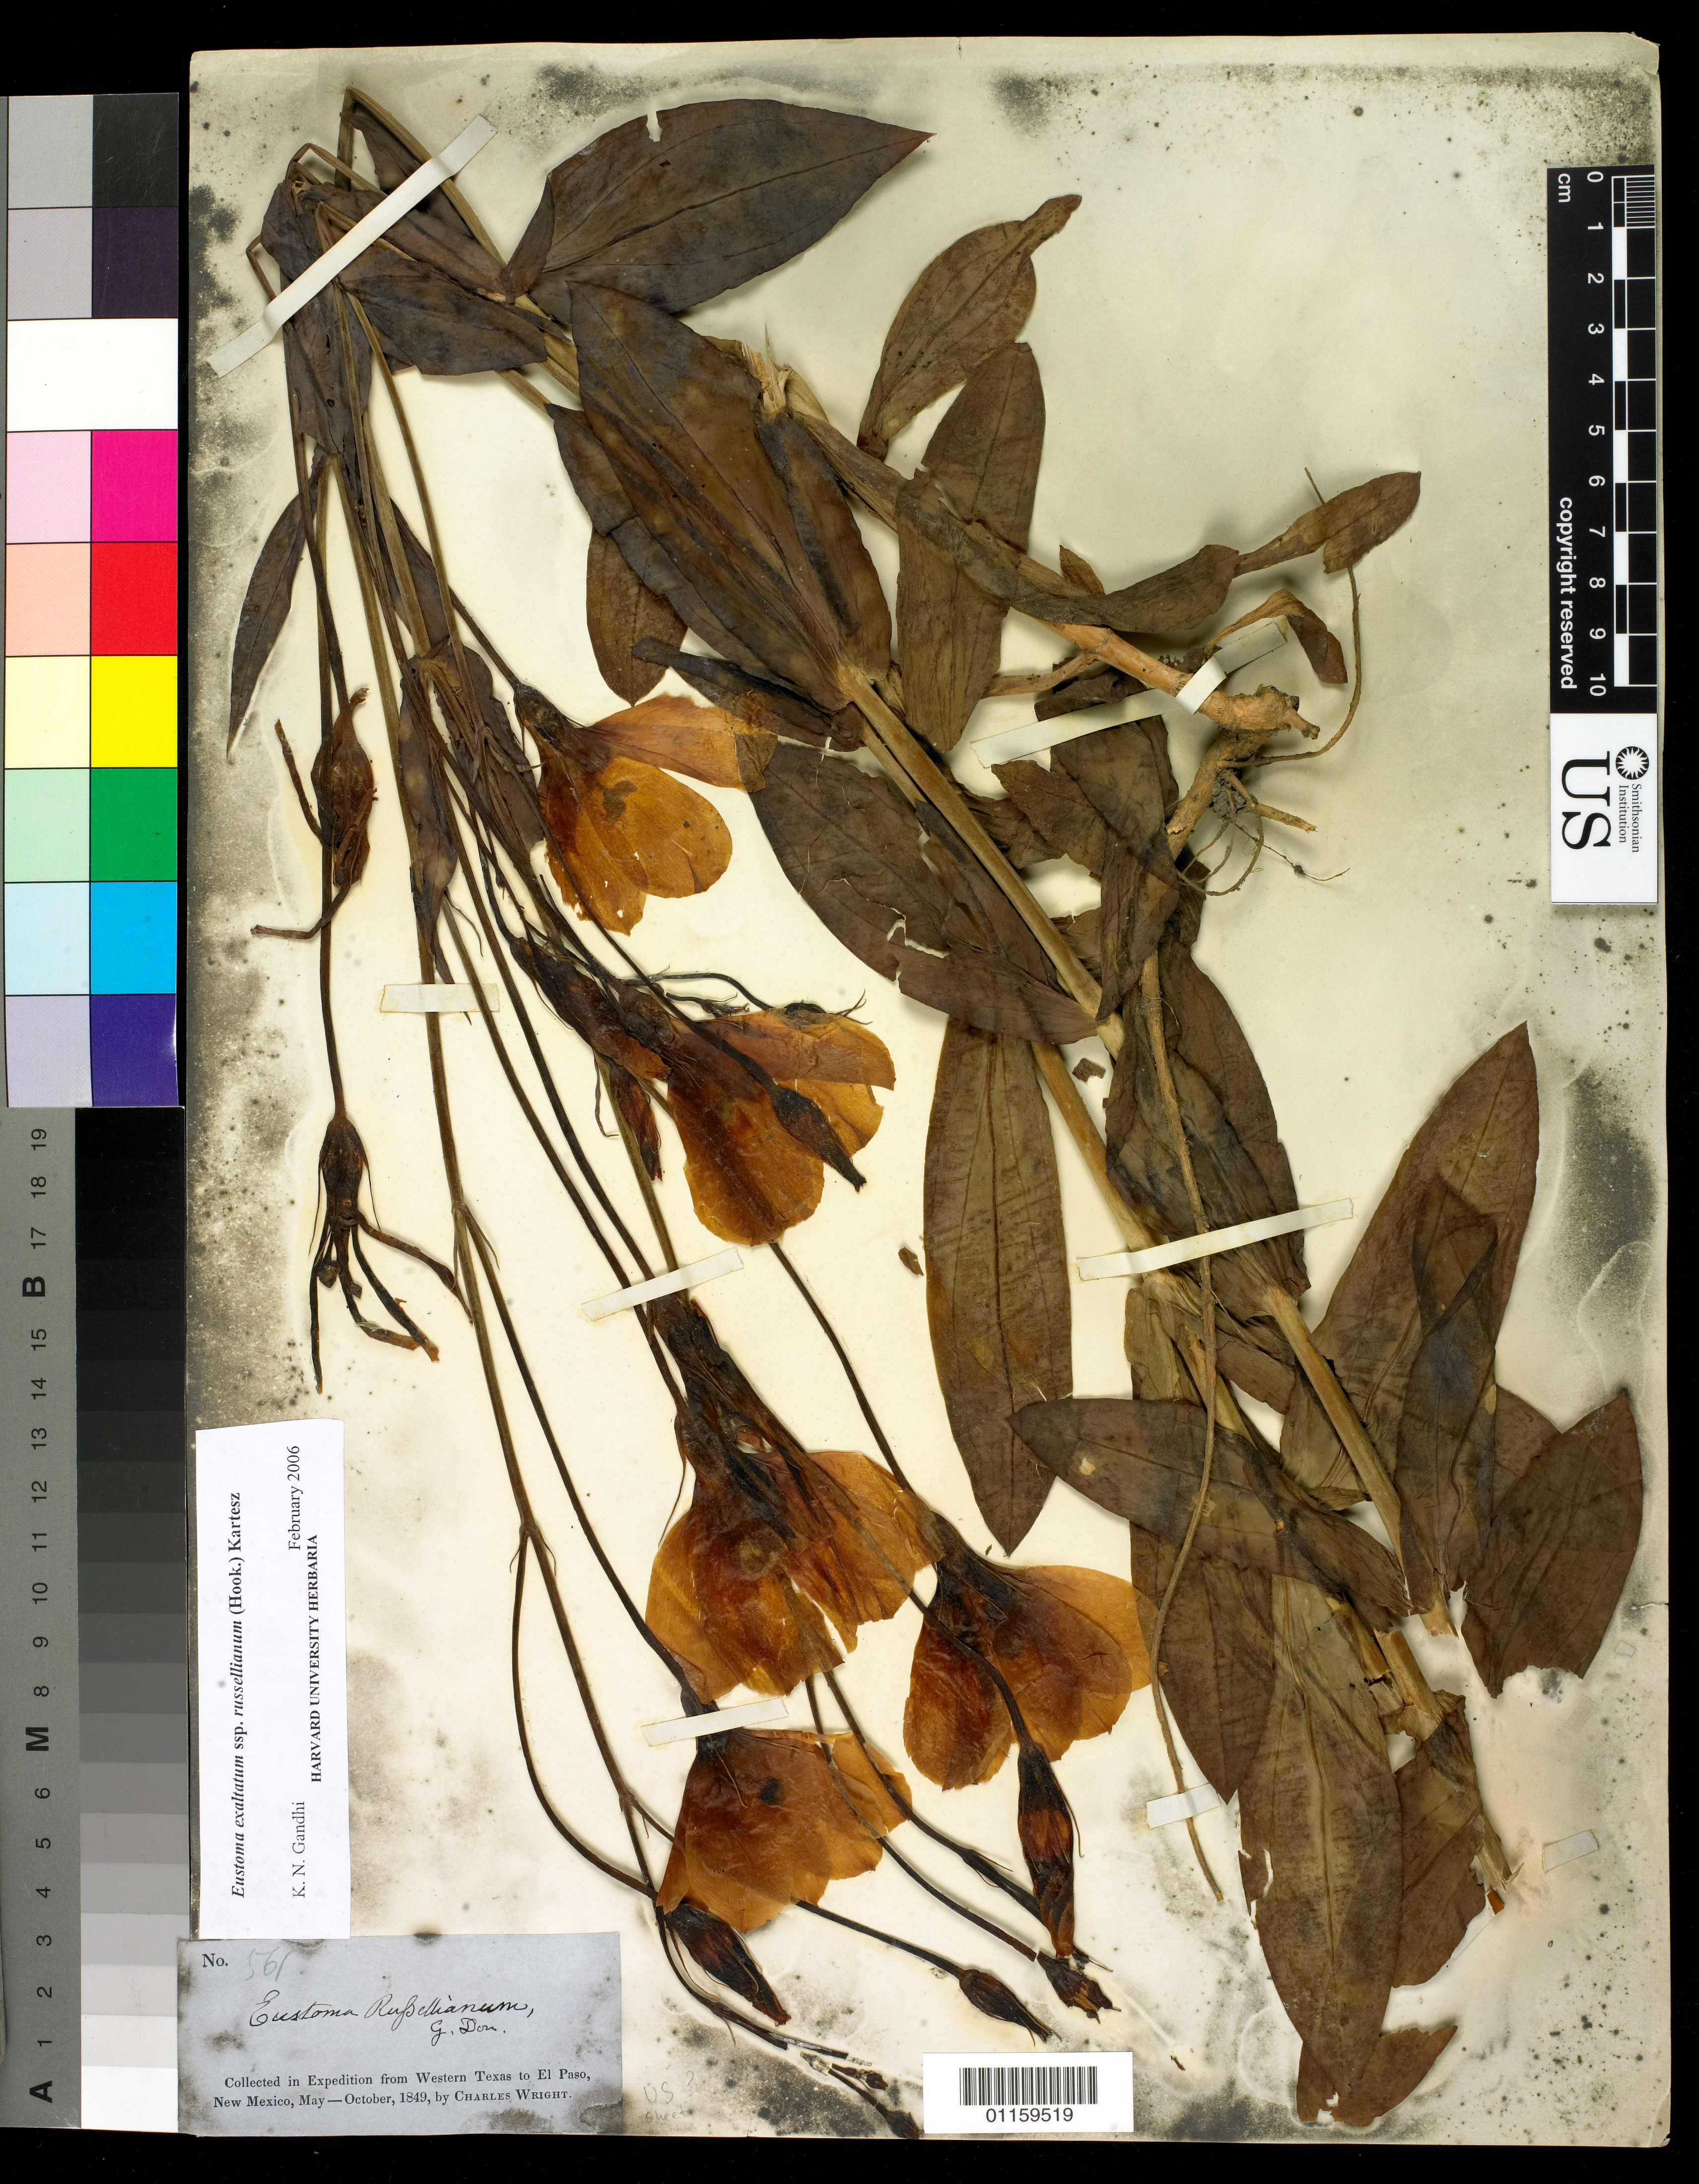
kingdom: Plantae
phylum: Tracheophyta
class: Magnoliopsida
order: Gentianales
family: Gentianaceae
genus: Eustoma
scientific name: Eustoma exaltatum subsp. russellianum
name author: (Hook.) Kartesz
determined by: Gandhi, K. N.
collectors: C. H. Wright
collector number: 561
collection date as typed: May 1849 to -- Oct 1849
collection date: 1849-05/1849-10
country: United States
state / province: New Mexico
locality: from Western Texas to El Paso, New Mexico